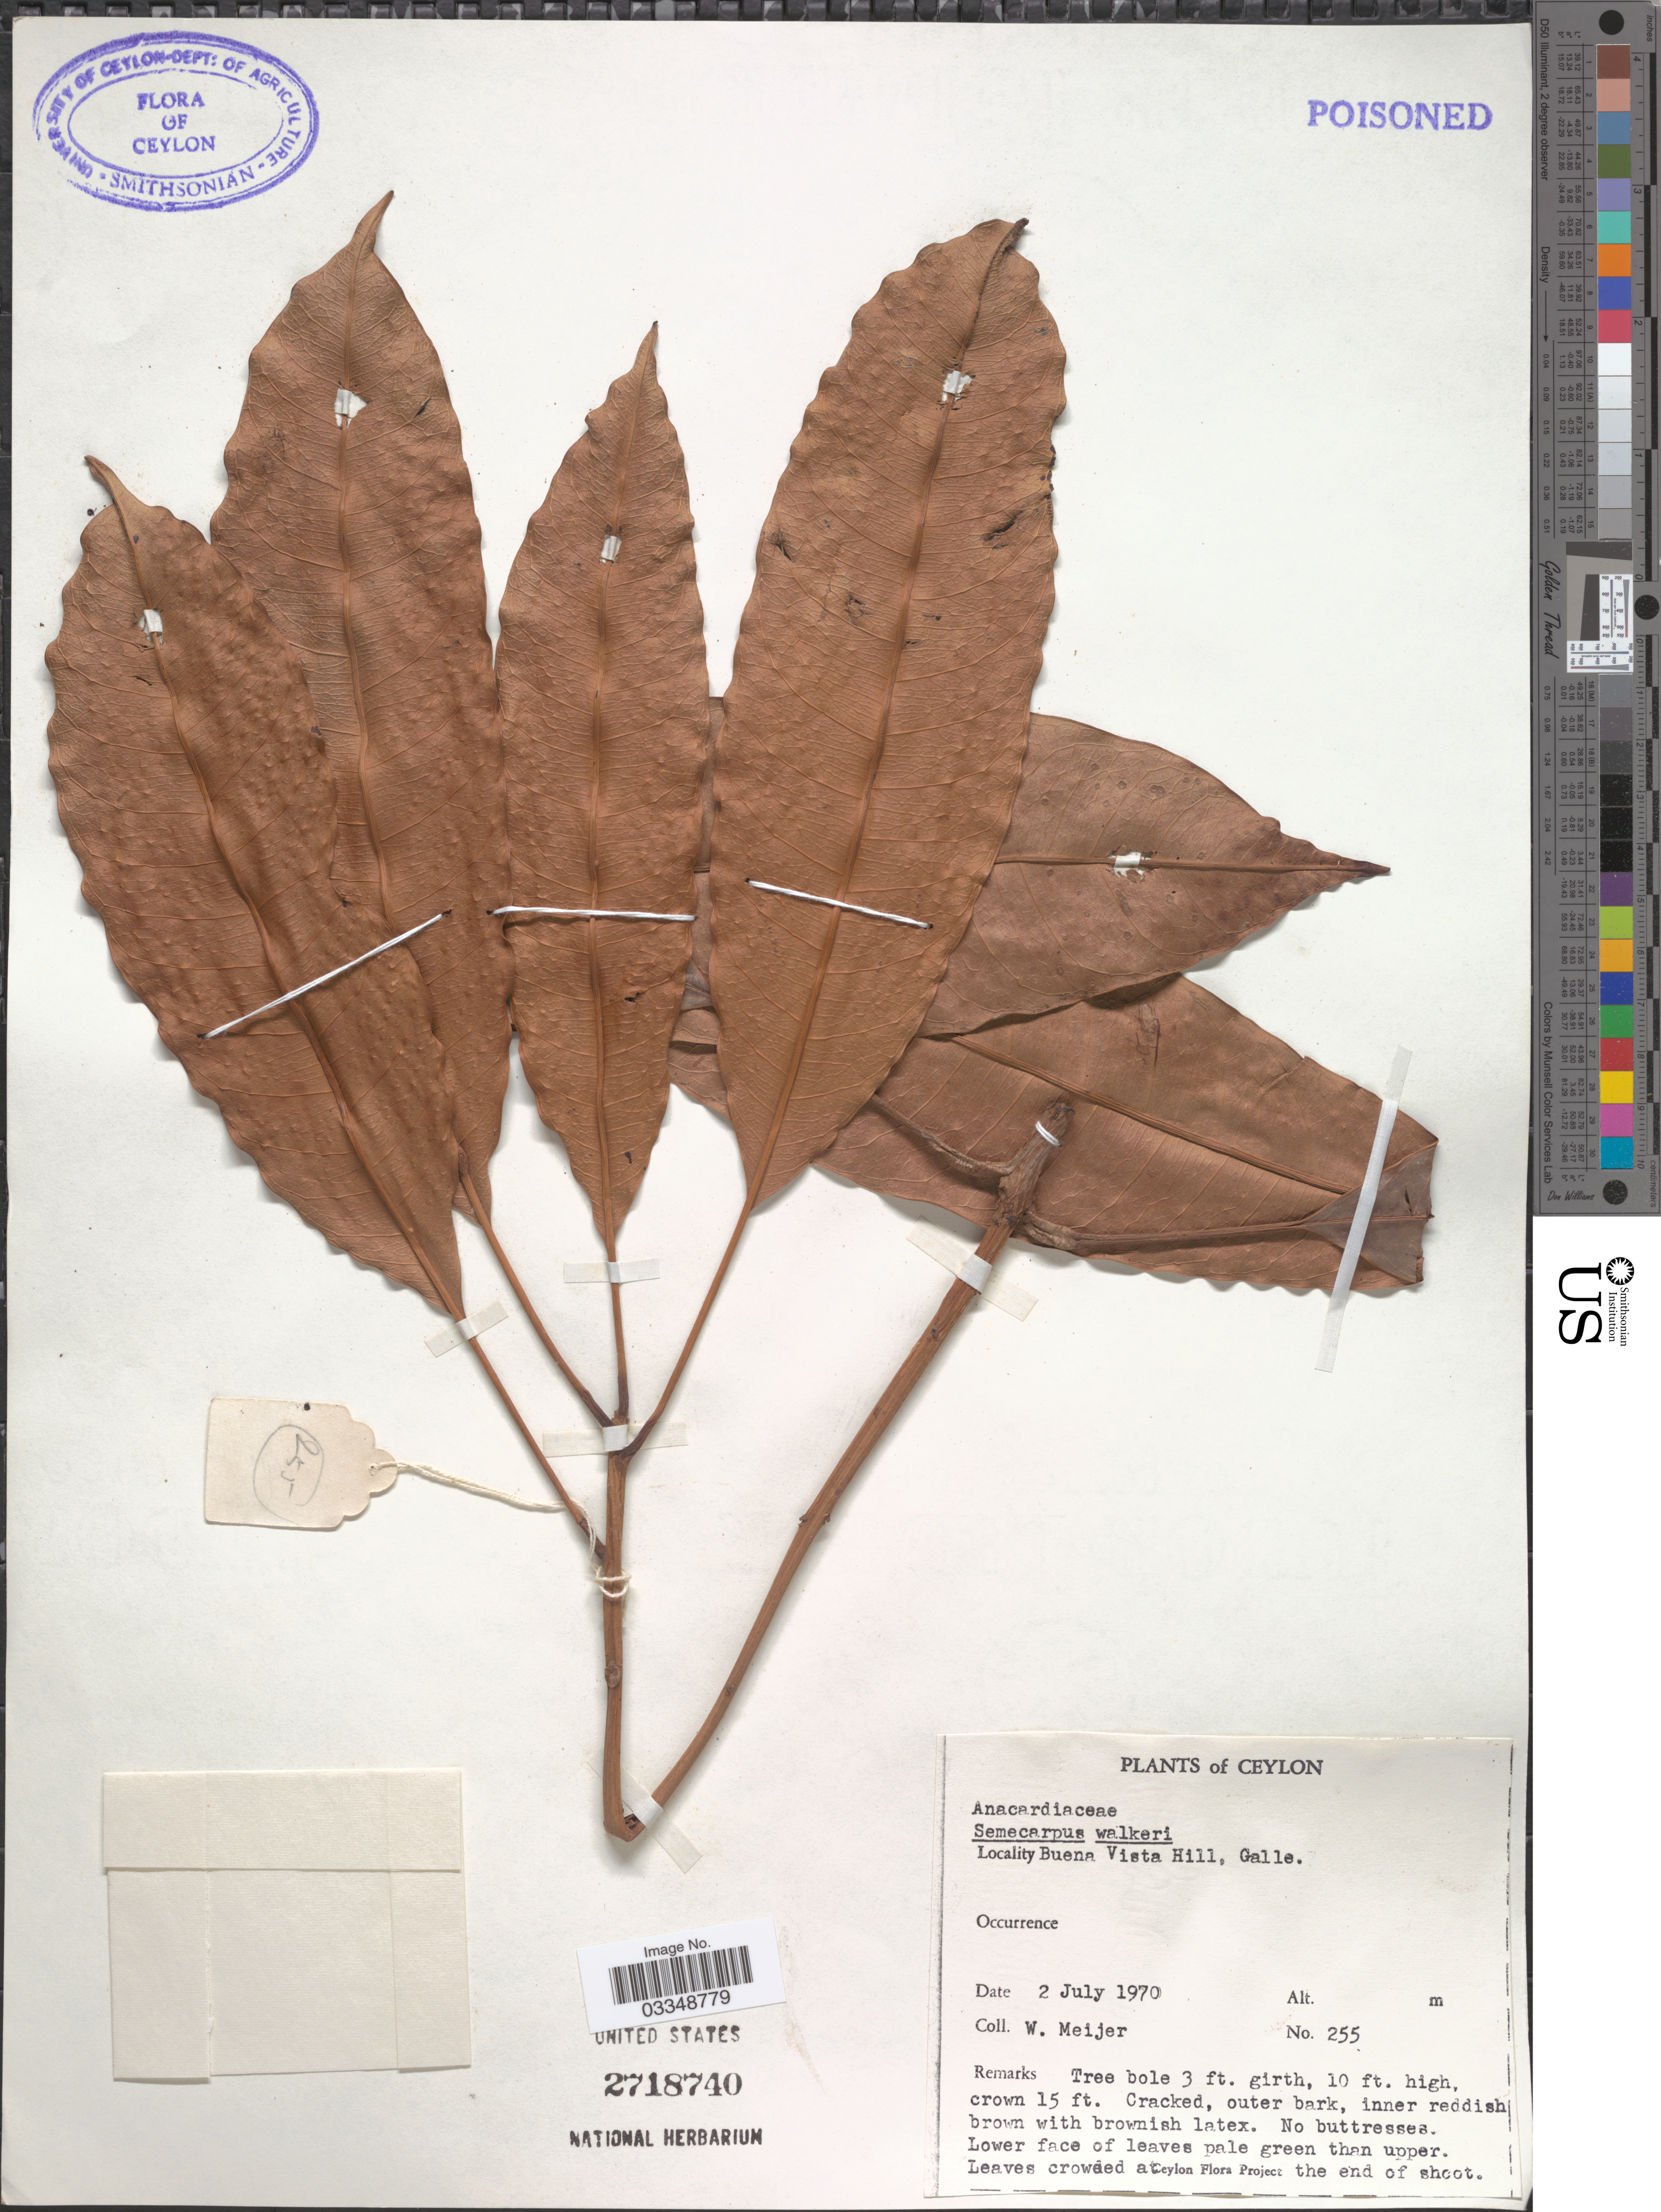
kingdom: Plantae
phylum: Tracheophyta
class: Magnoliopsida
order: Sapindales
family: Anacardiaceae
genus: Semecarpus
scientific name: Semecarpus walkeri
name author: Hook. f.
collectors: W. Meijer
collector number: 255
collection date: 1970-07-02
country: Sri Lanka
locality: Ceylon. Buena Vista Hill, Galle.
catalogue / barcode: US 2718740